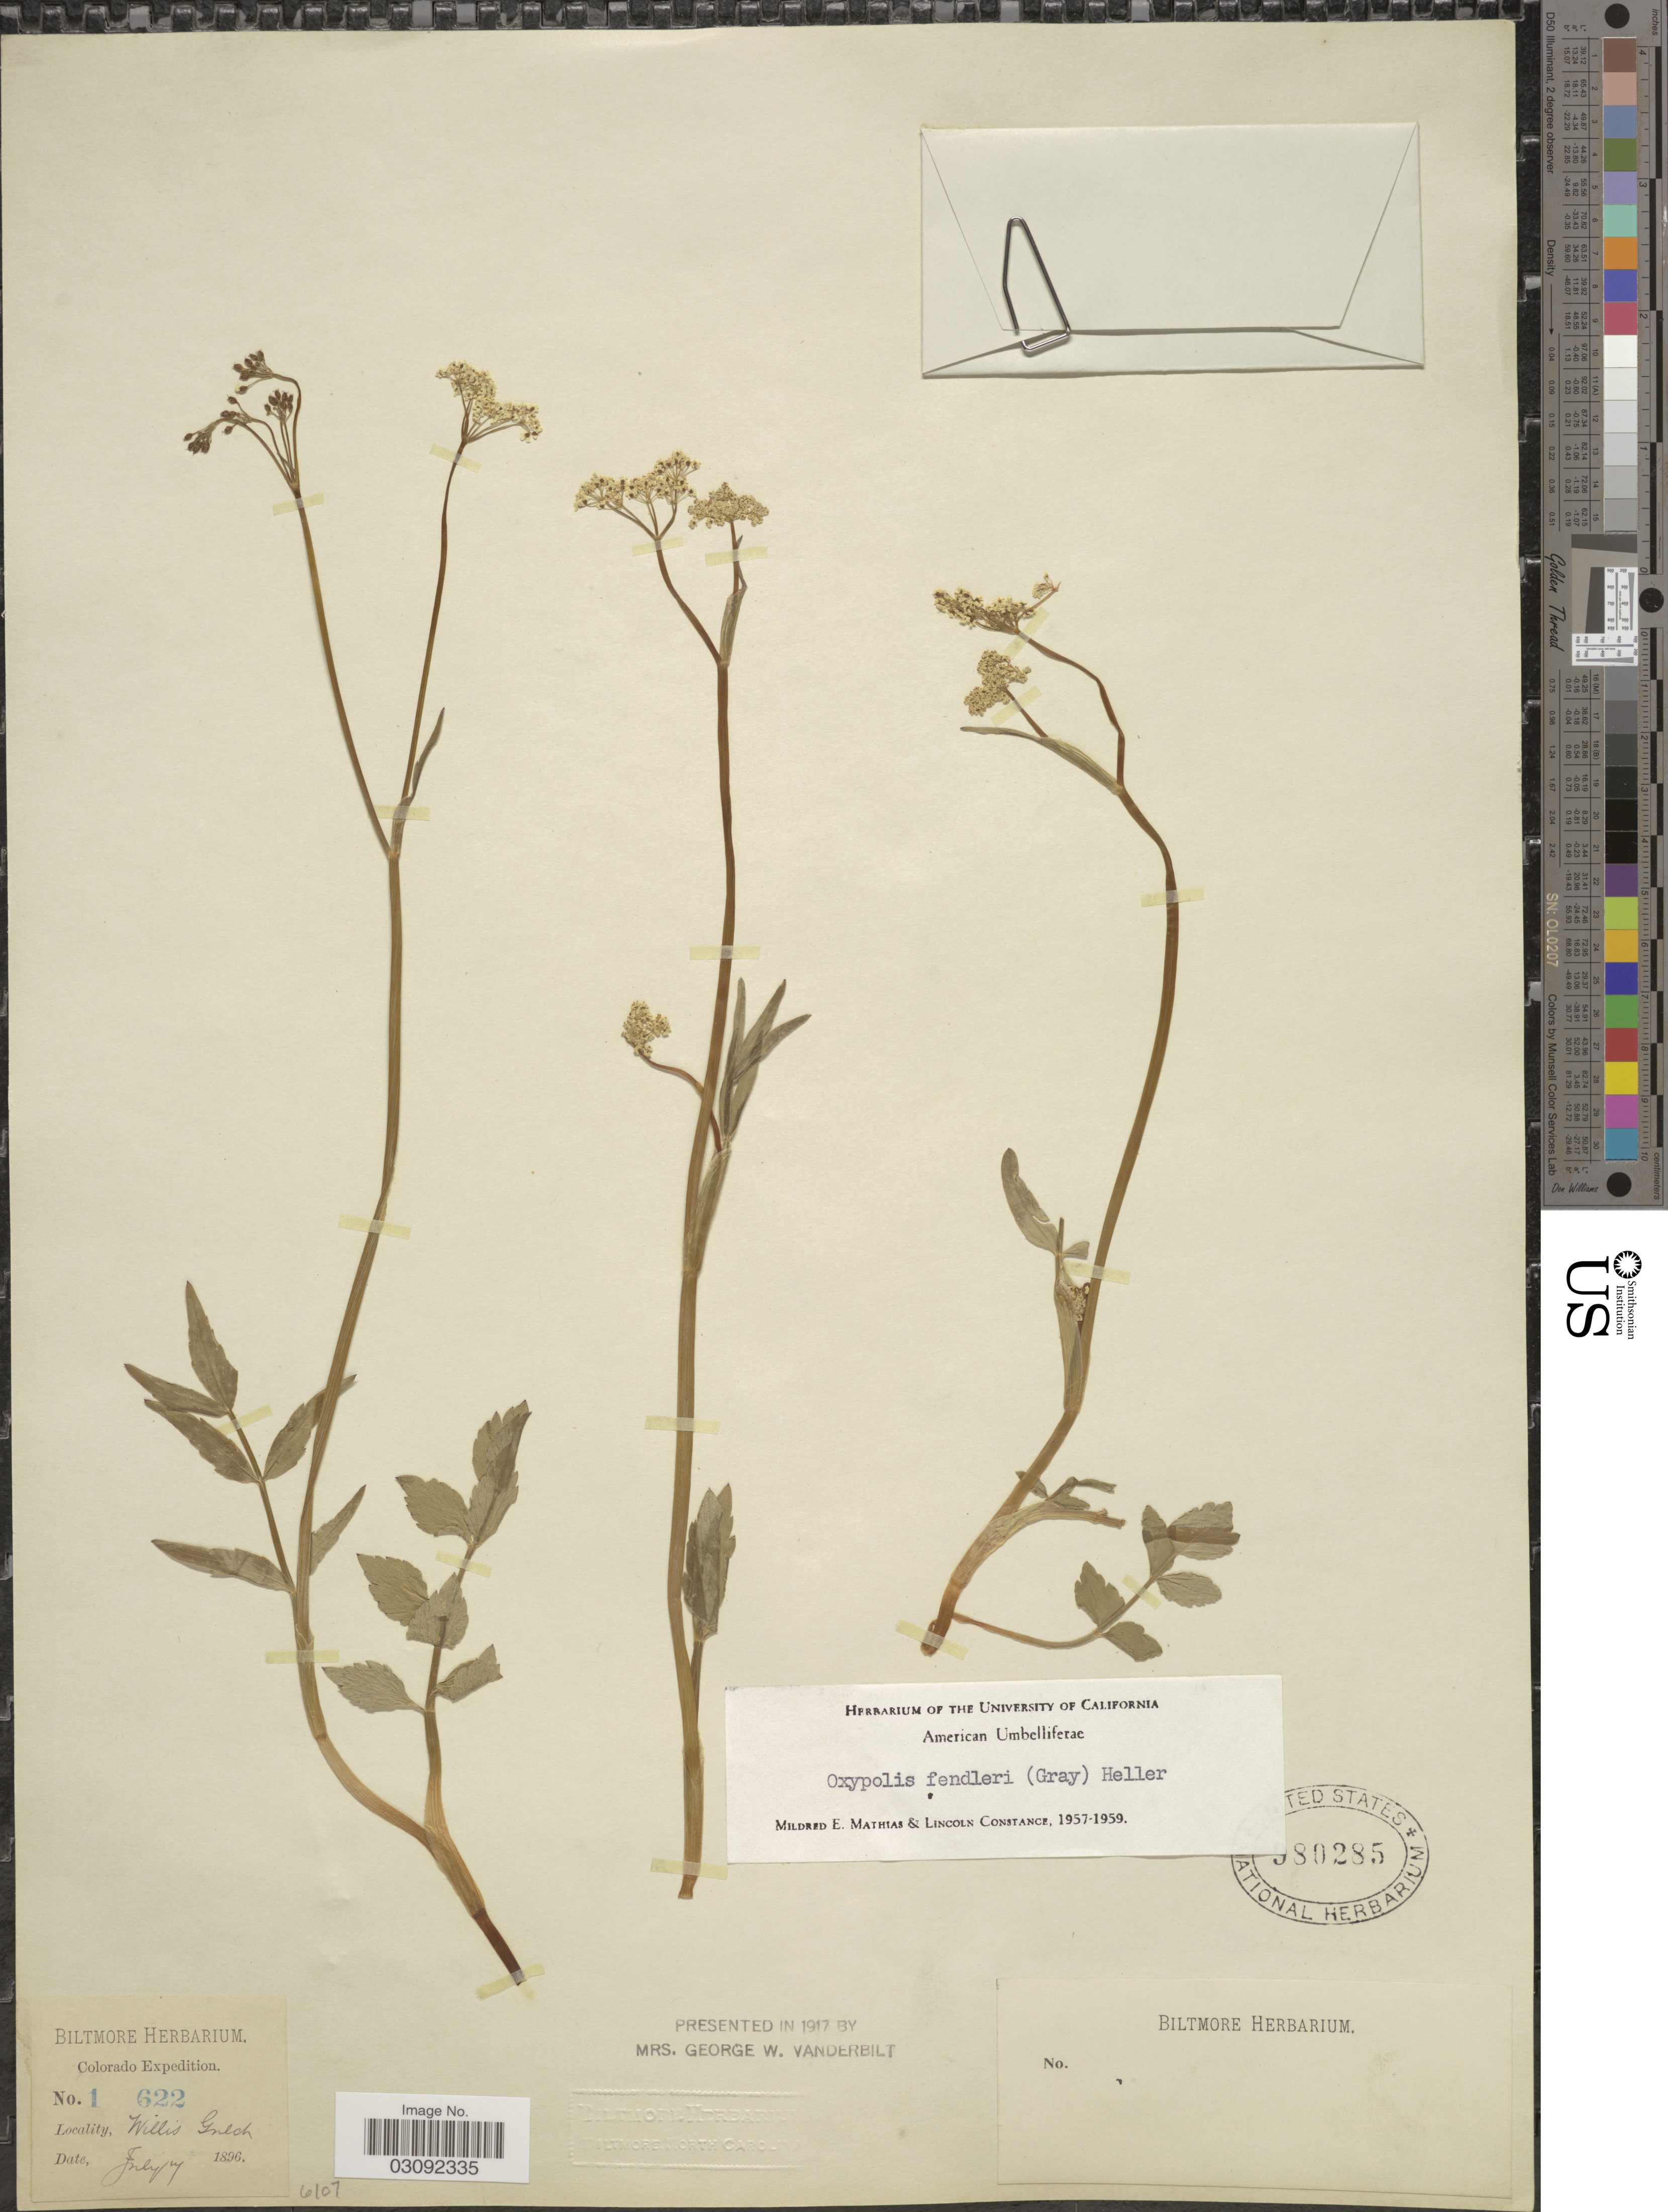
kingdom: Plantae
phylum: Tracheophyta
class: Magnoliopsida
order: Apiales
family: Apiaceae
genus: Oxypolis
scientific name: Oxypolis fendleri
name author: (A. Gray) A. Heller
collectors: ex herb. Biltmore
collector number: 1622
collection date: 1896-07-07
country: United States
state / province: Colorado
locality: Willis Gulch.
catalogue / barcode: US 980285